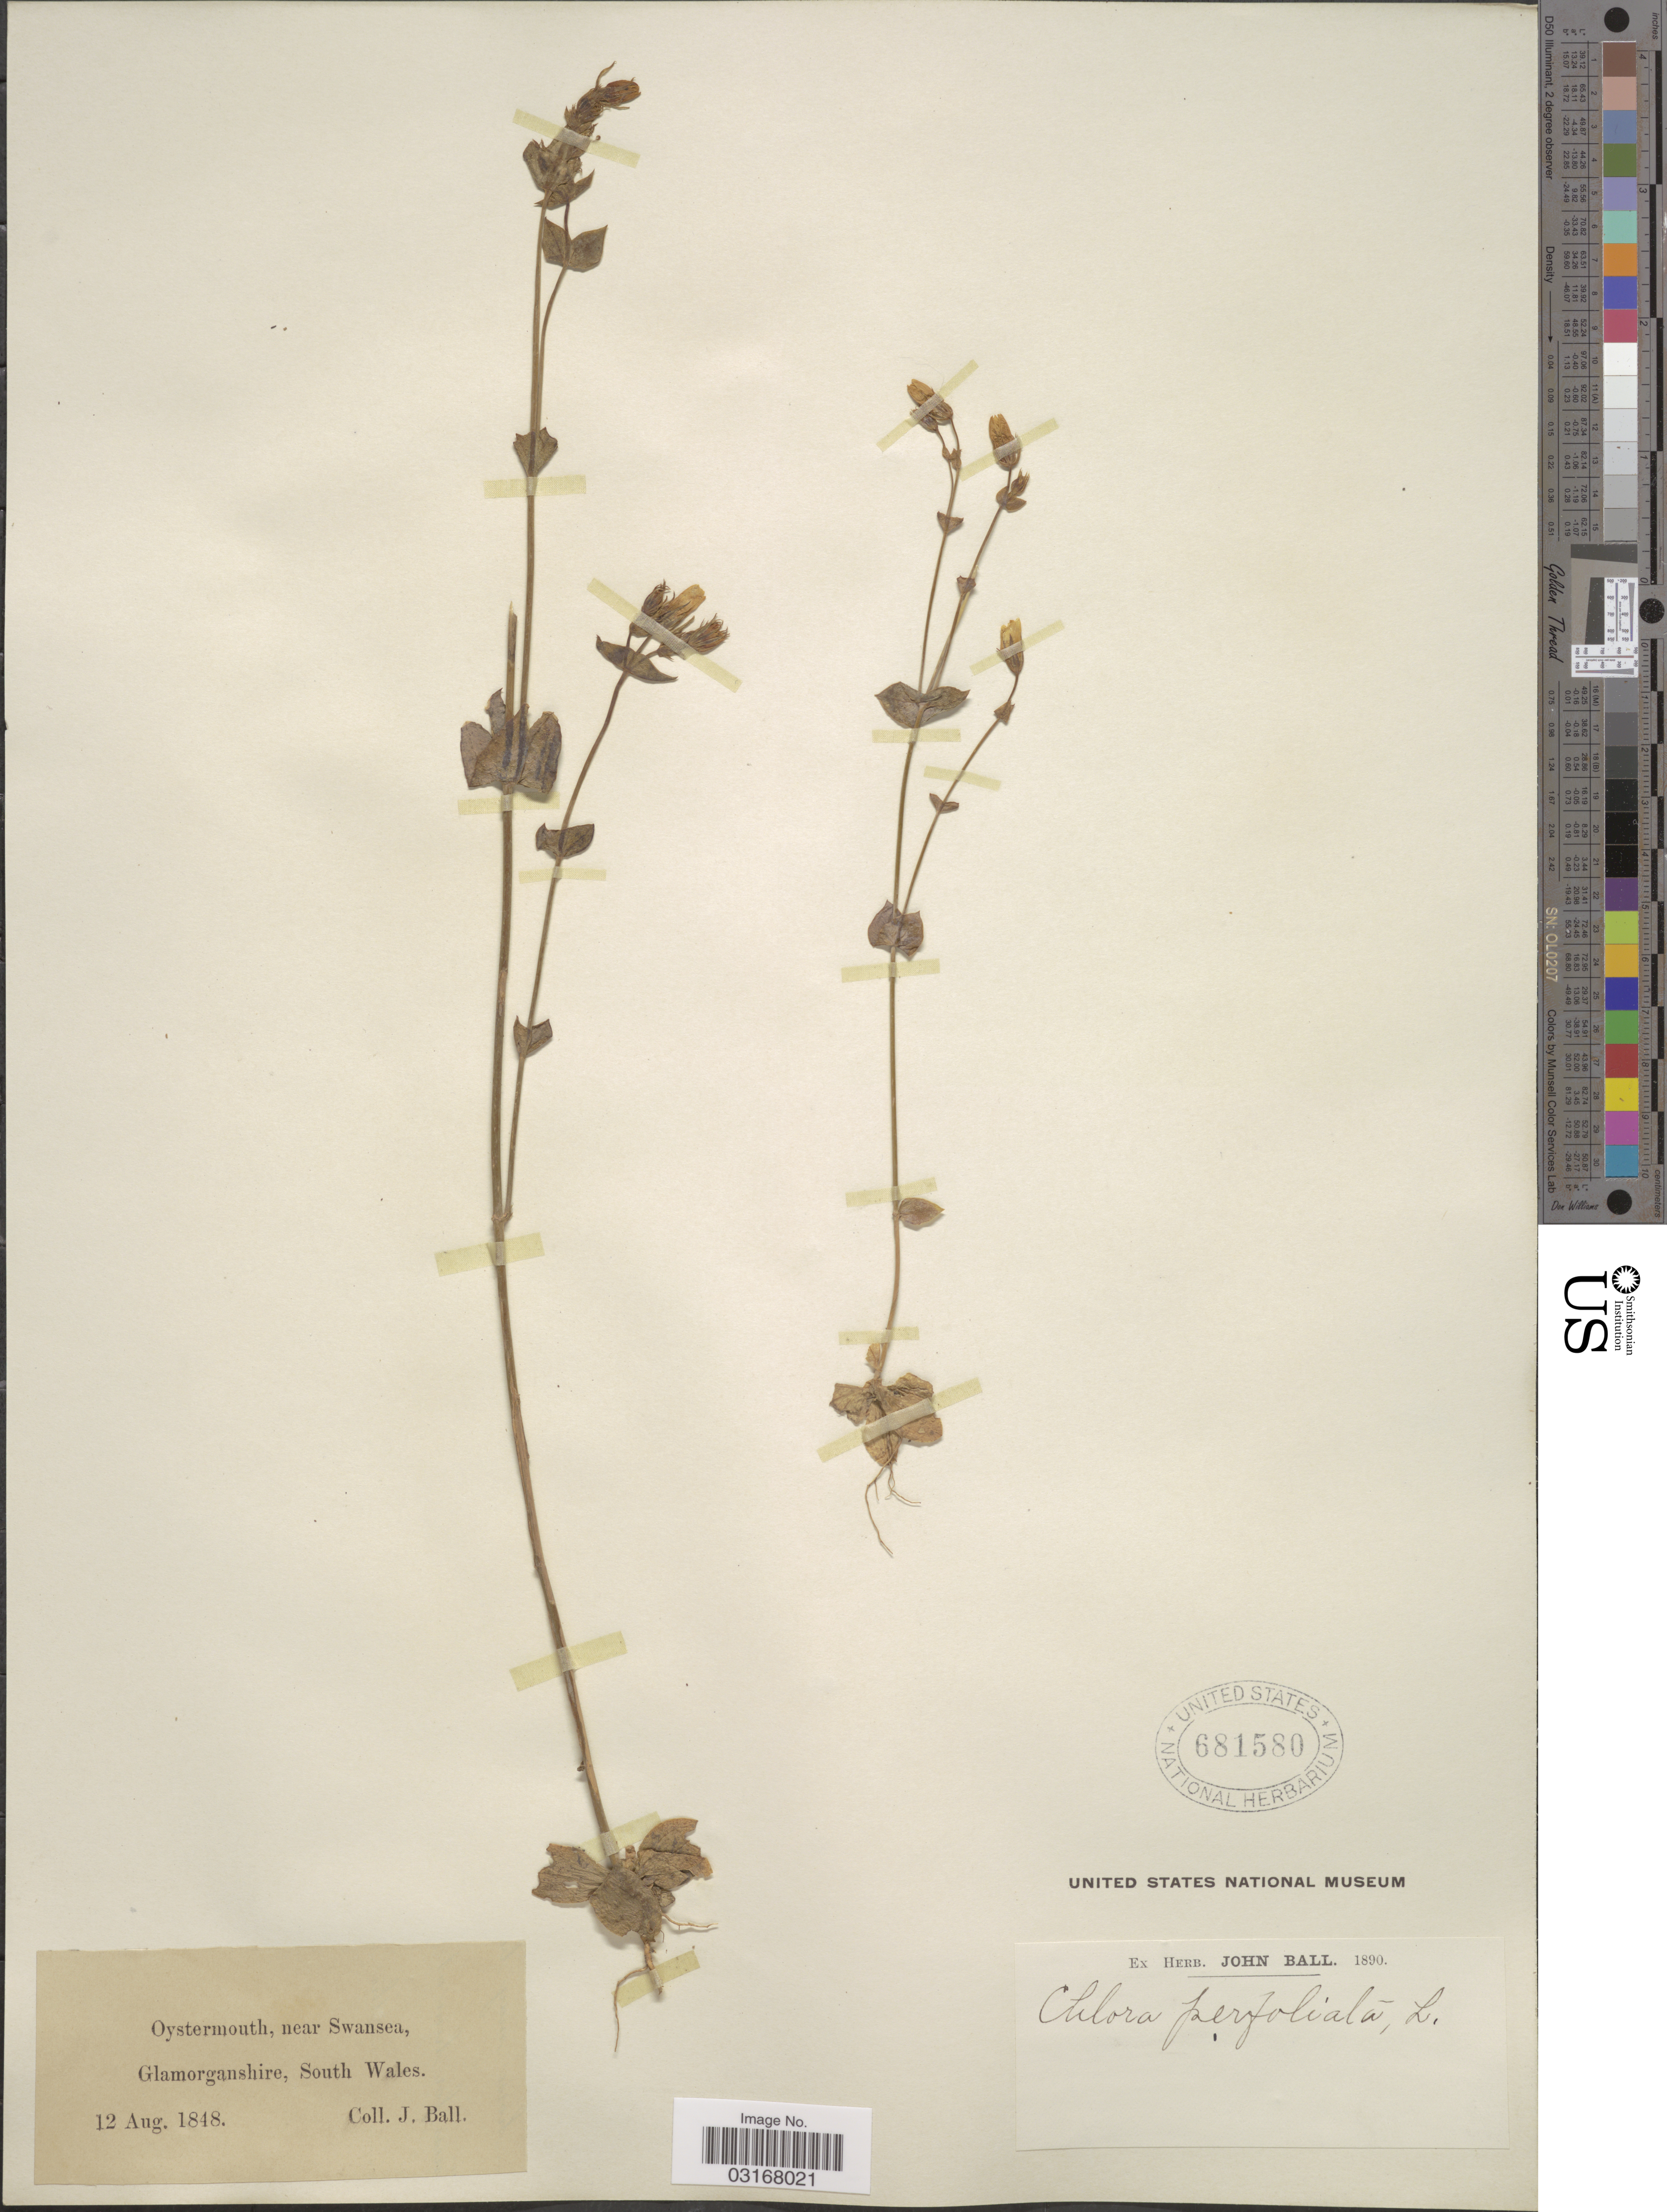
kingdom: Plantae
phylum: Tracheophyta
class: Magnoliopsida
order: Gentianales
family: Gentianaceae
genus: Chlora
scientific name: Chlora perfoliata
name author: (L.) L.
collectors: J. Ball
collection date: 1848-08-12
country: United Kingdom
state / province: Wales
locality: Oystermouth, near Swansea, Glamorganshire, South Wales.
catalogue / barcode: US 681580